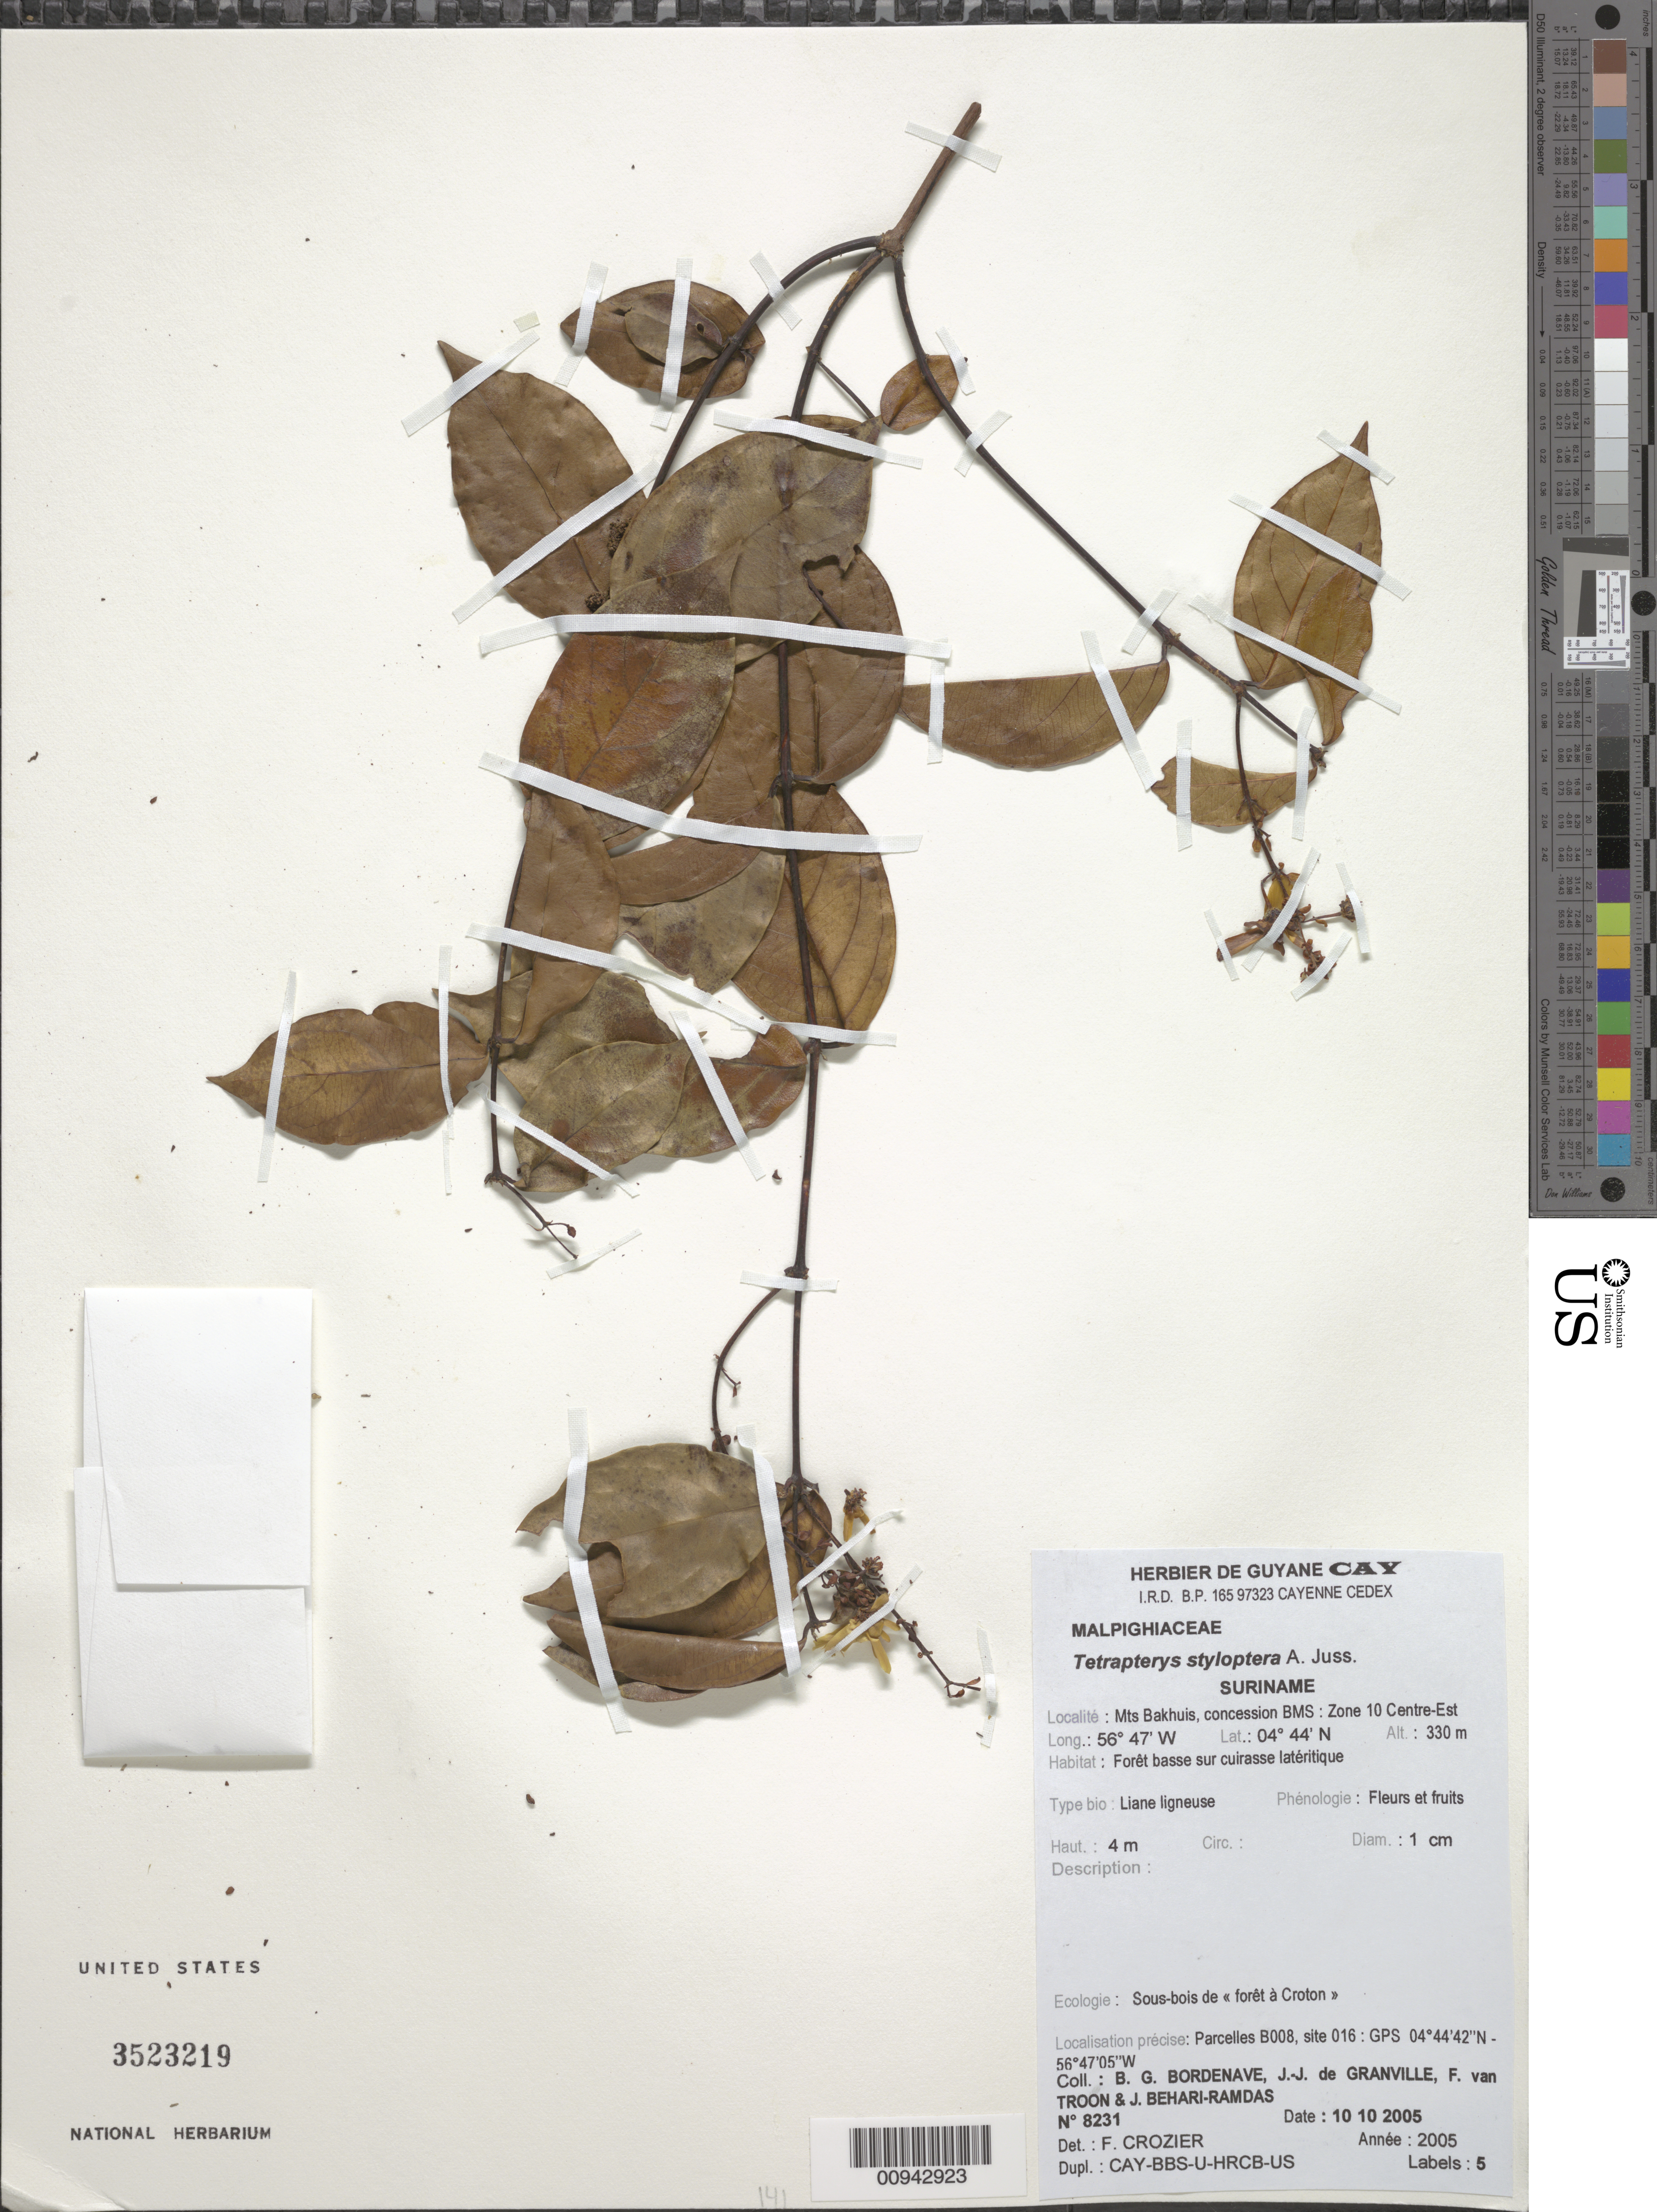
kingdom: Plantae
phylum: Tracheophyta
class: Magnoliopsida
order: Malpighiales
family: Malpighiaceae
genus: Glicophyllum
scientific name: Glicophyllum stylopterum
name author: (A. Juss.) R.F. Almeida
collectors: B. Bordenave, J.-J. de Granville, F. Van Troon & J. Behari-Ramdas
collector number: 8231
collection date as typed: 10-Oct-05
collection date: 2005-10-10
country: Suriname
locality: Mts Bakhuis, concession BMS: Zone 10 Centre-Est. Parcelles B008, site 016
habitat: Foret basse sur cuirasse lateritique, sous-bois de "foret a Croton"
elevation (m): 330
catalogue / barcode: US 3523219